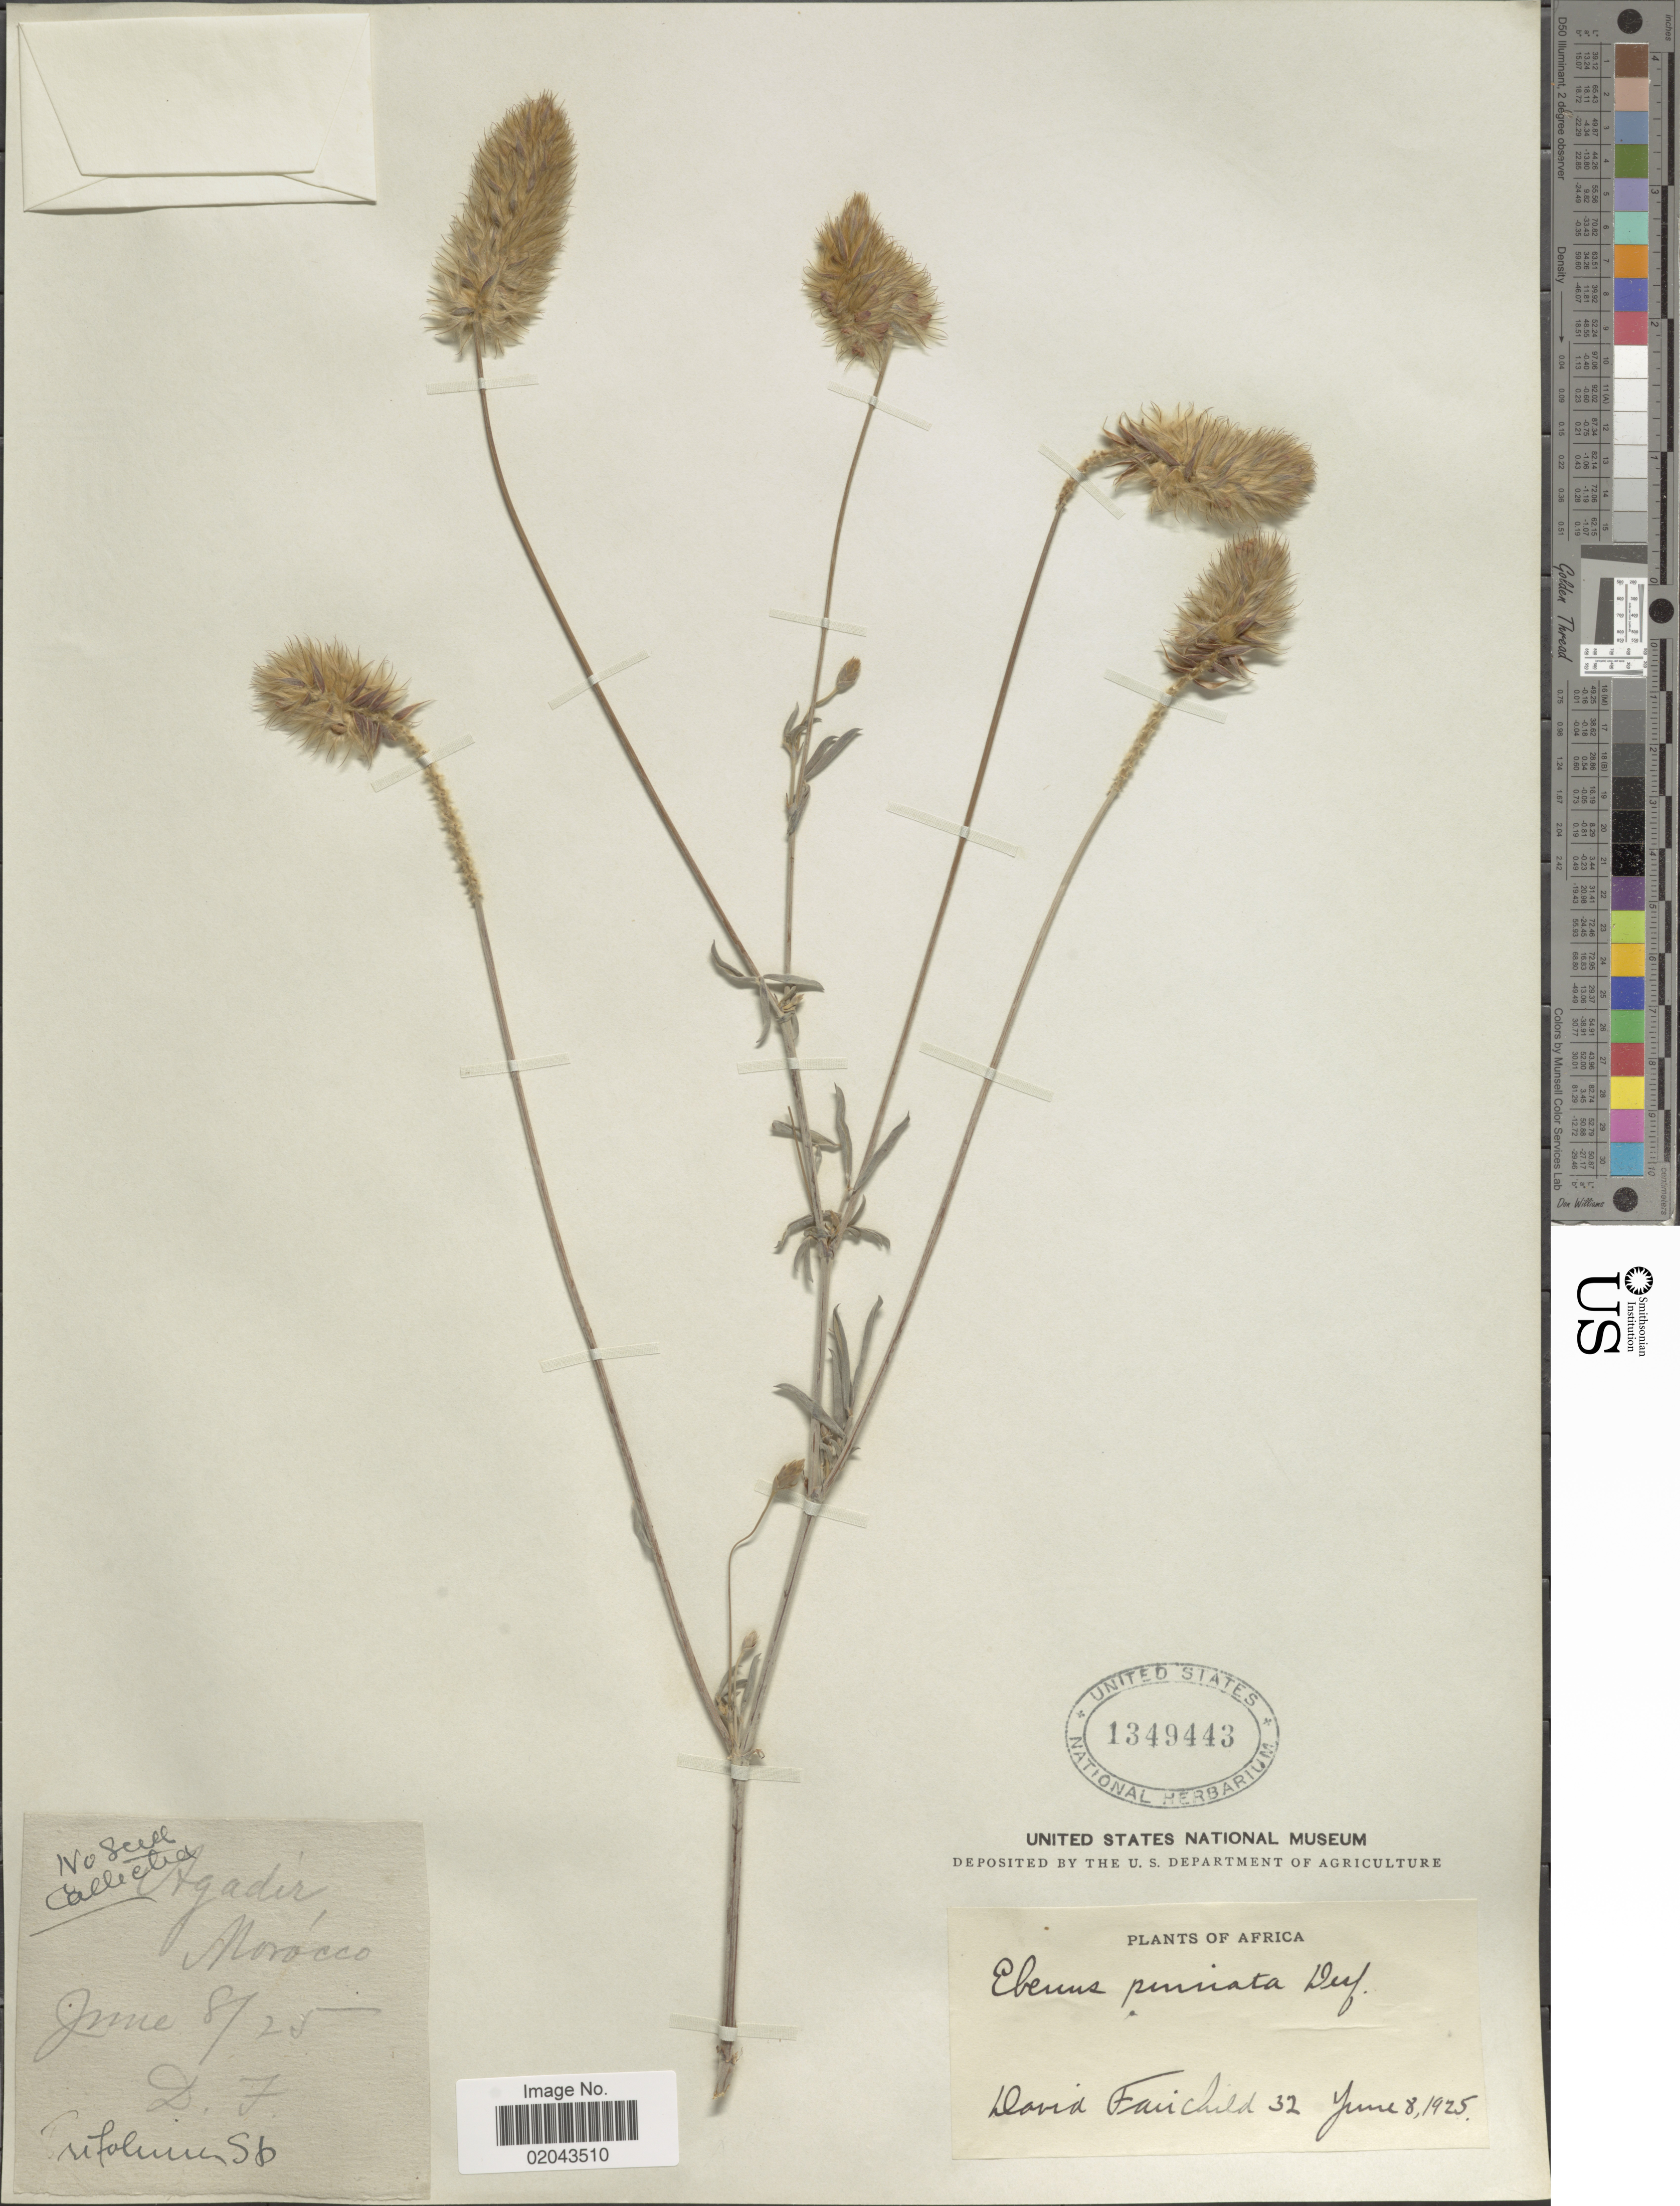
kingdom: Plantae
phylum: Tracheophyta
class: Magnoliopsida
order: Fabales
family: Fabaceae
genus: Ebenus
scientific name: Ebenus pinnata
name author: Aiton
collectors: D. Fairchild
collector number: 32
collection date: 1925-06-08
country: Morocco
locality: Agadir, Morocco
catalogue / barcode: US 1349443